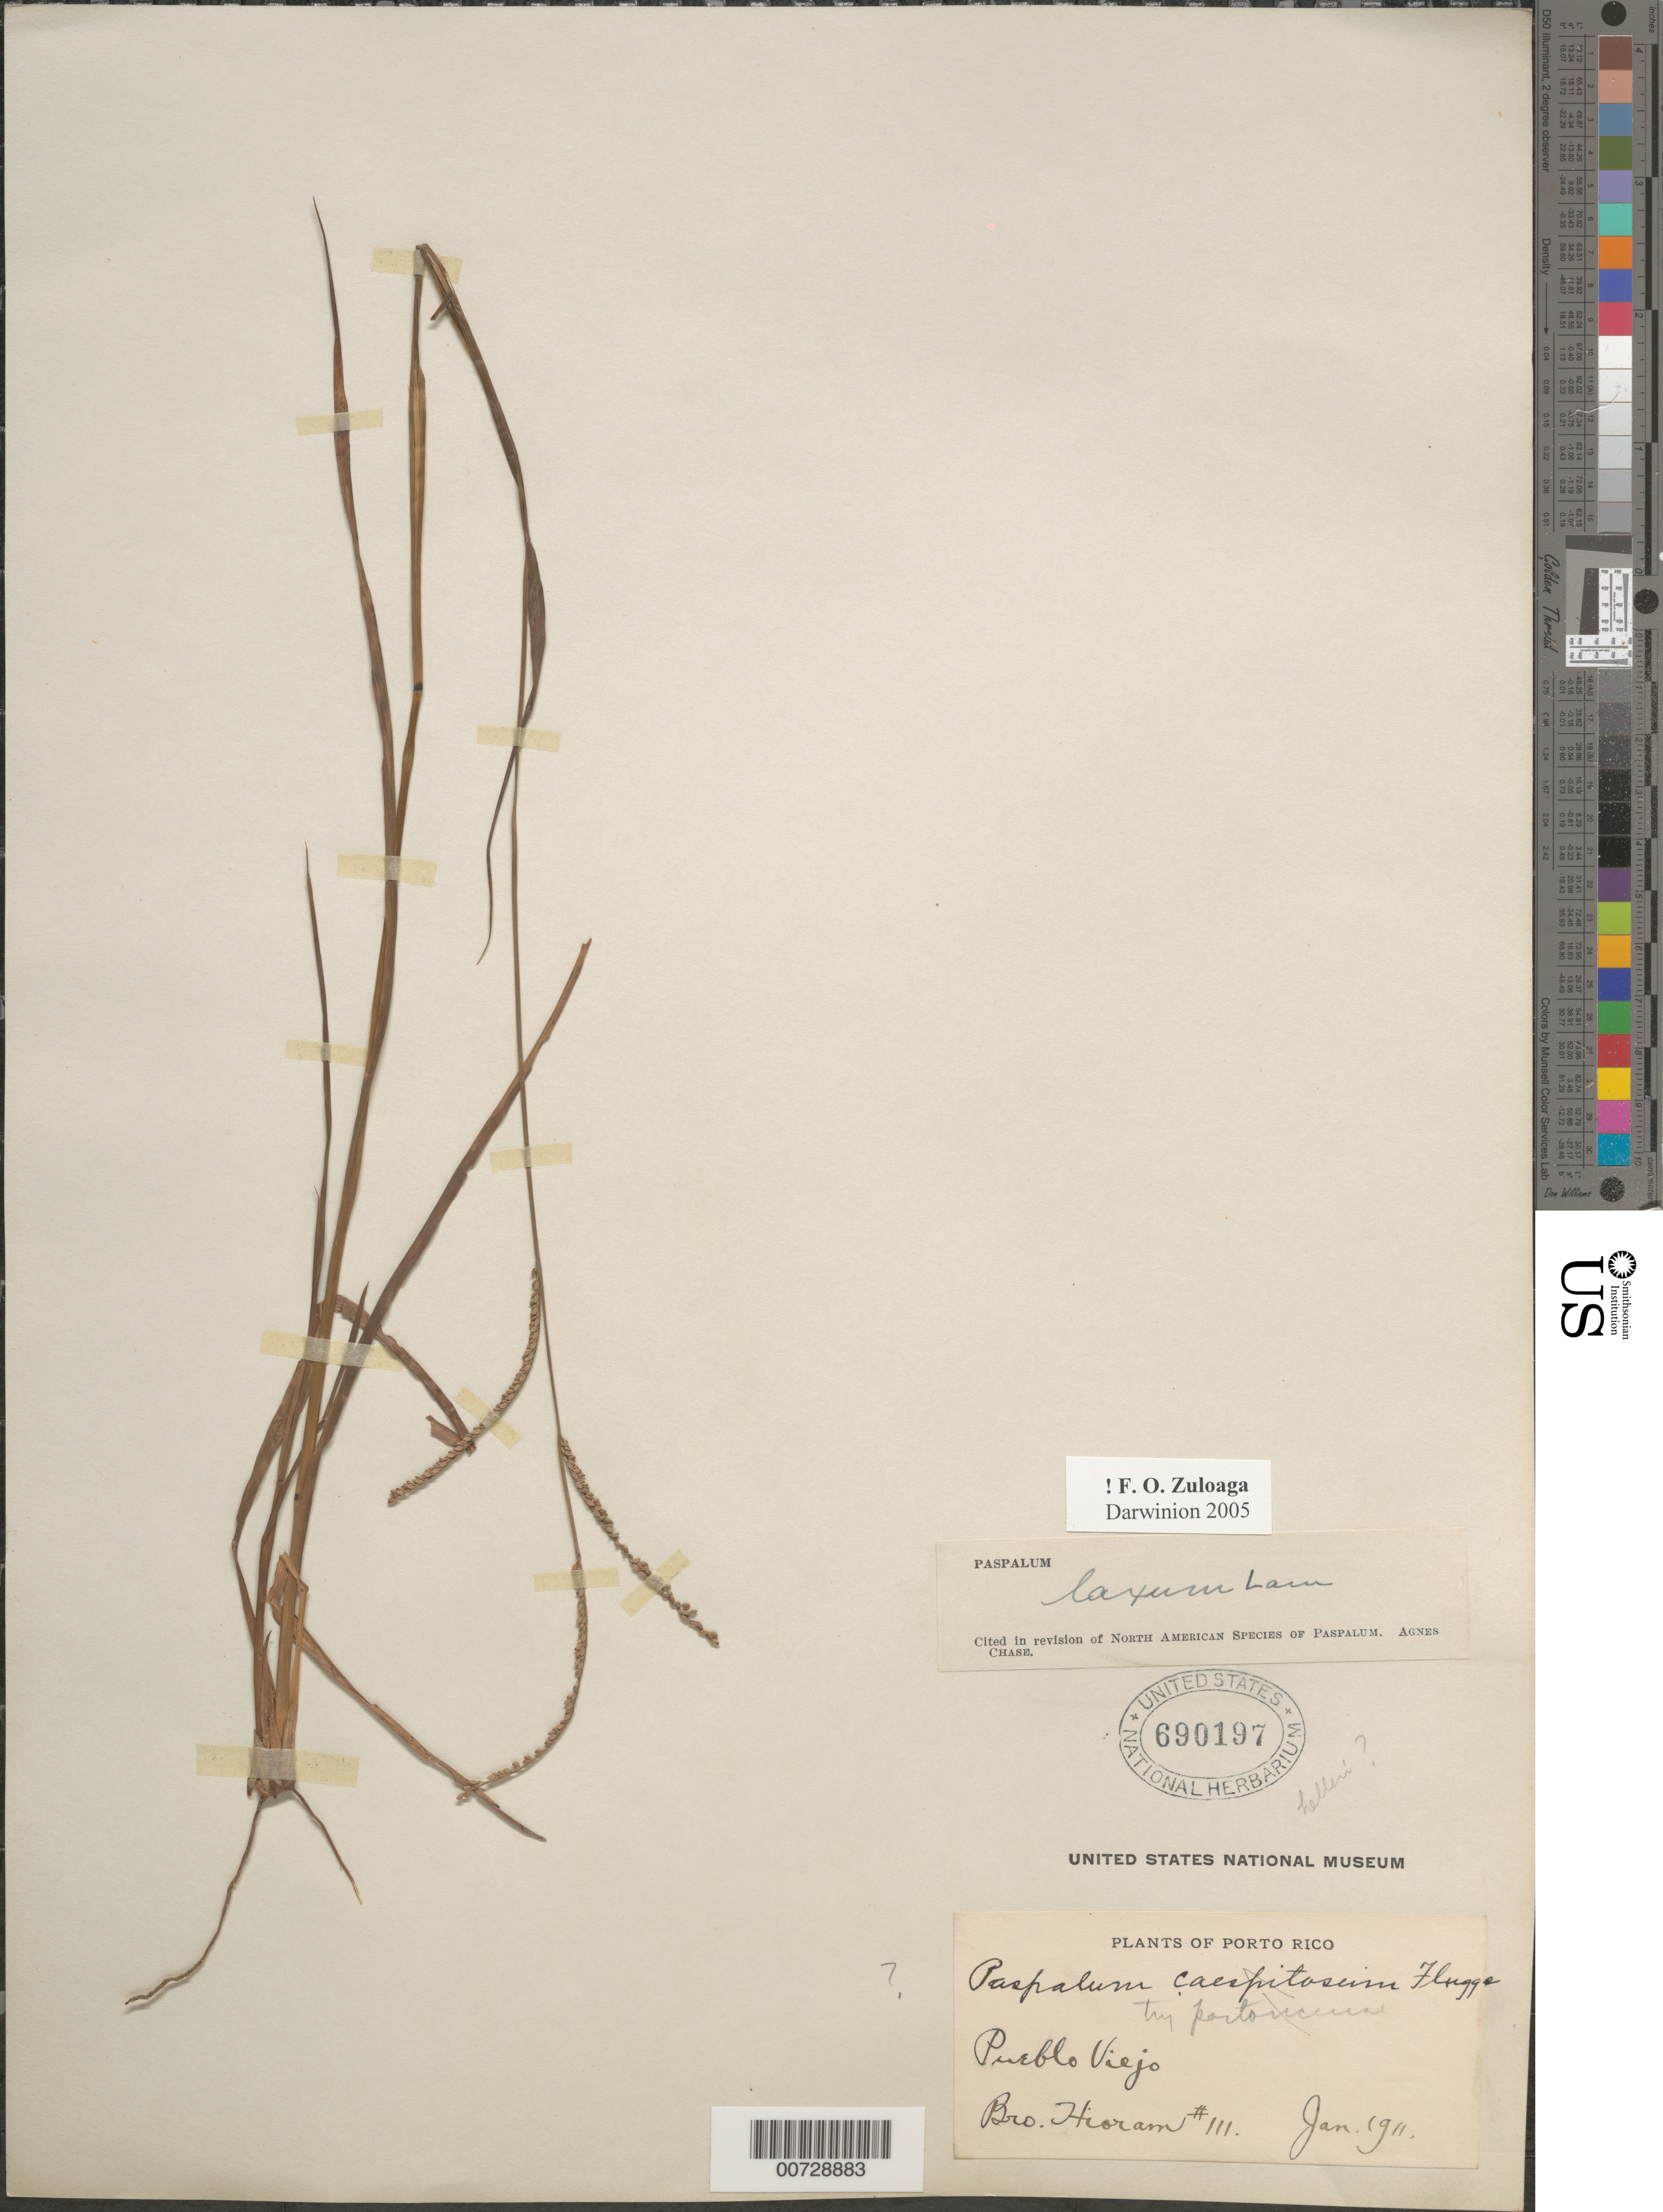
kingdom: Plantae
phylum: Tracheophyta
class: Liliopsida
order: Poales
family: Poaceae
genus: Paspalum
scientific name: Paspalum laxum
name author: Lam.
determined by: Chase, [M.] Agnes, (US)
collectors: Bro. Hioram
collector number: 111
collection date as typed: Jan 1911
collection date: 1911-01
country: Puerto Rico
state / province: Guaynabo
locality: Pueblo Viejo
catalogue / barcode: US 690197